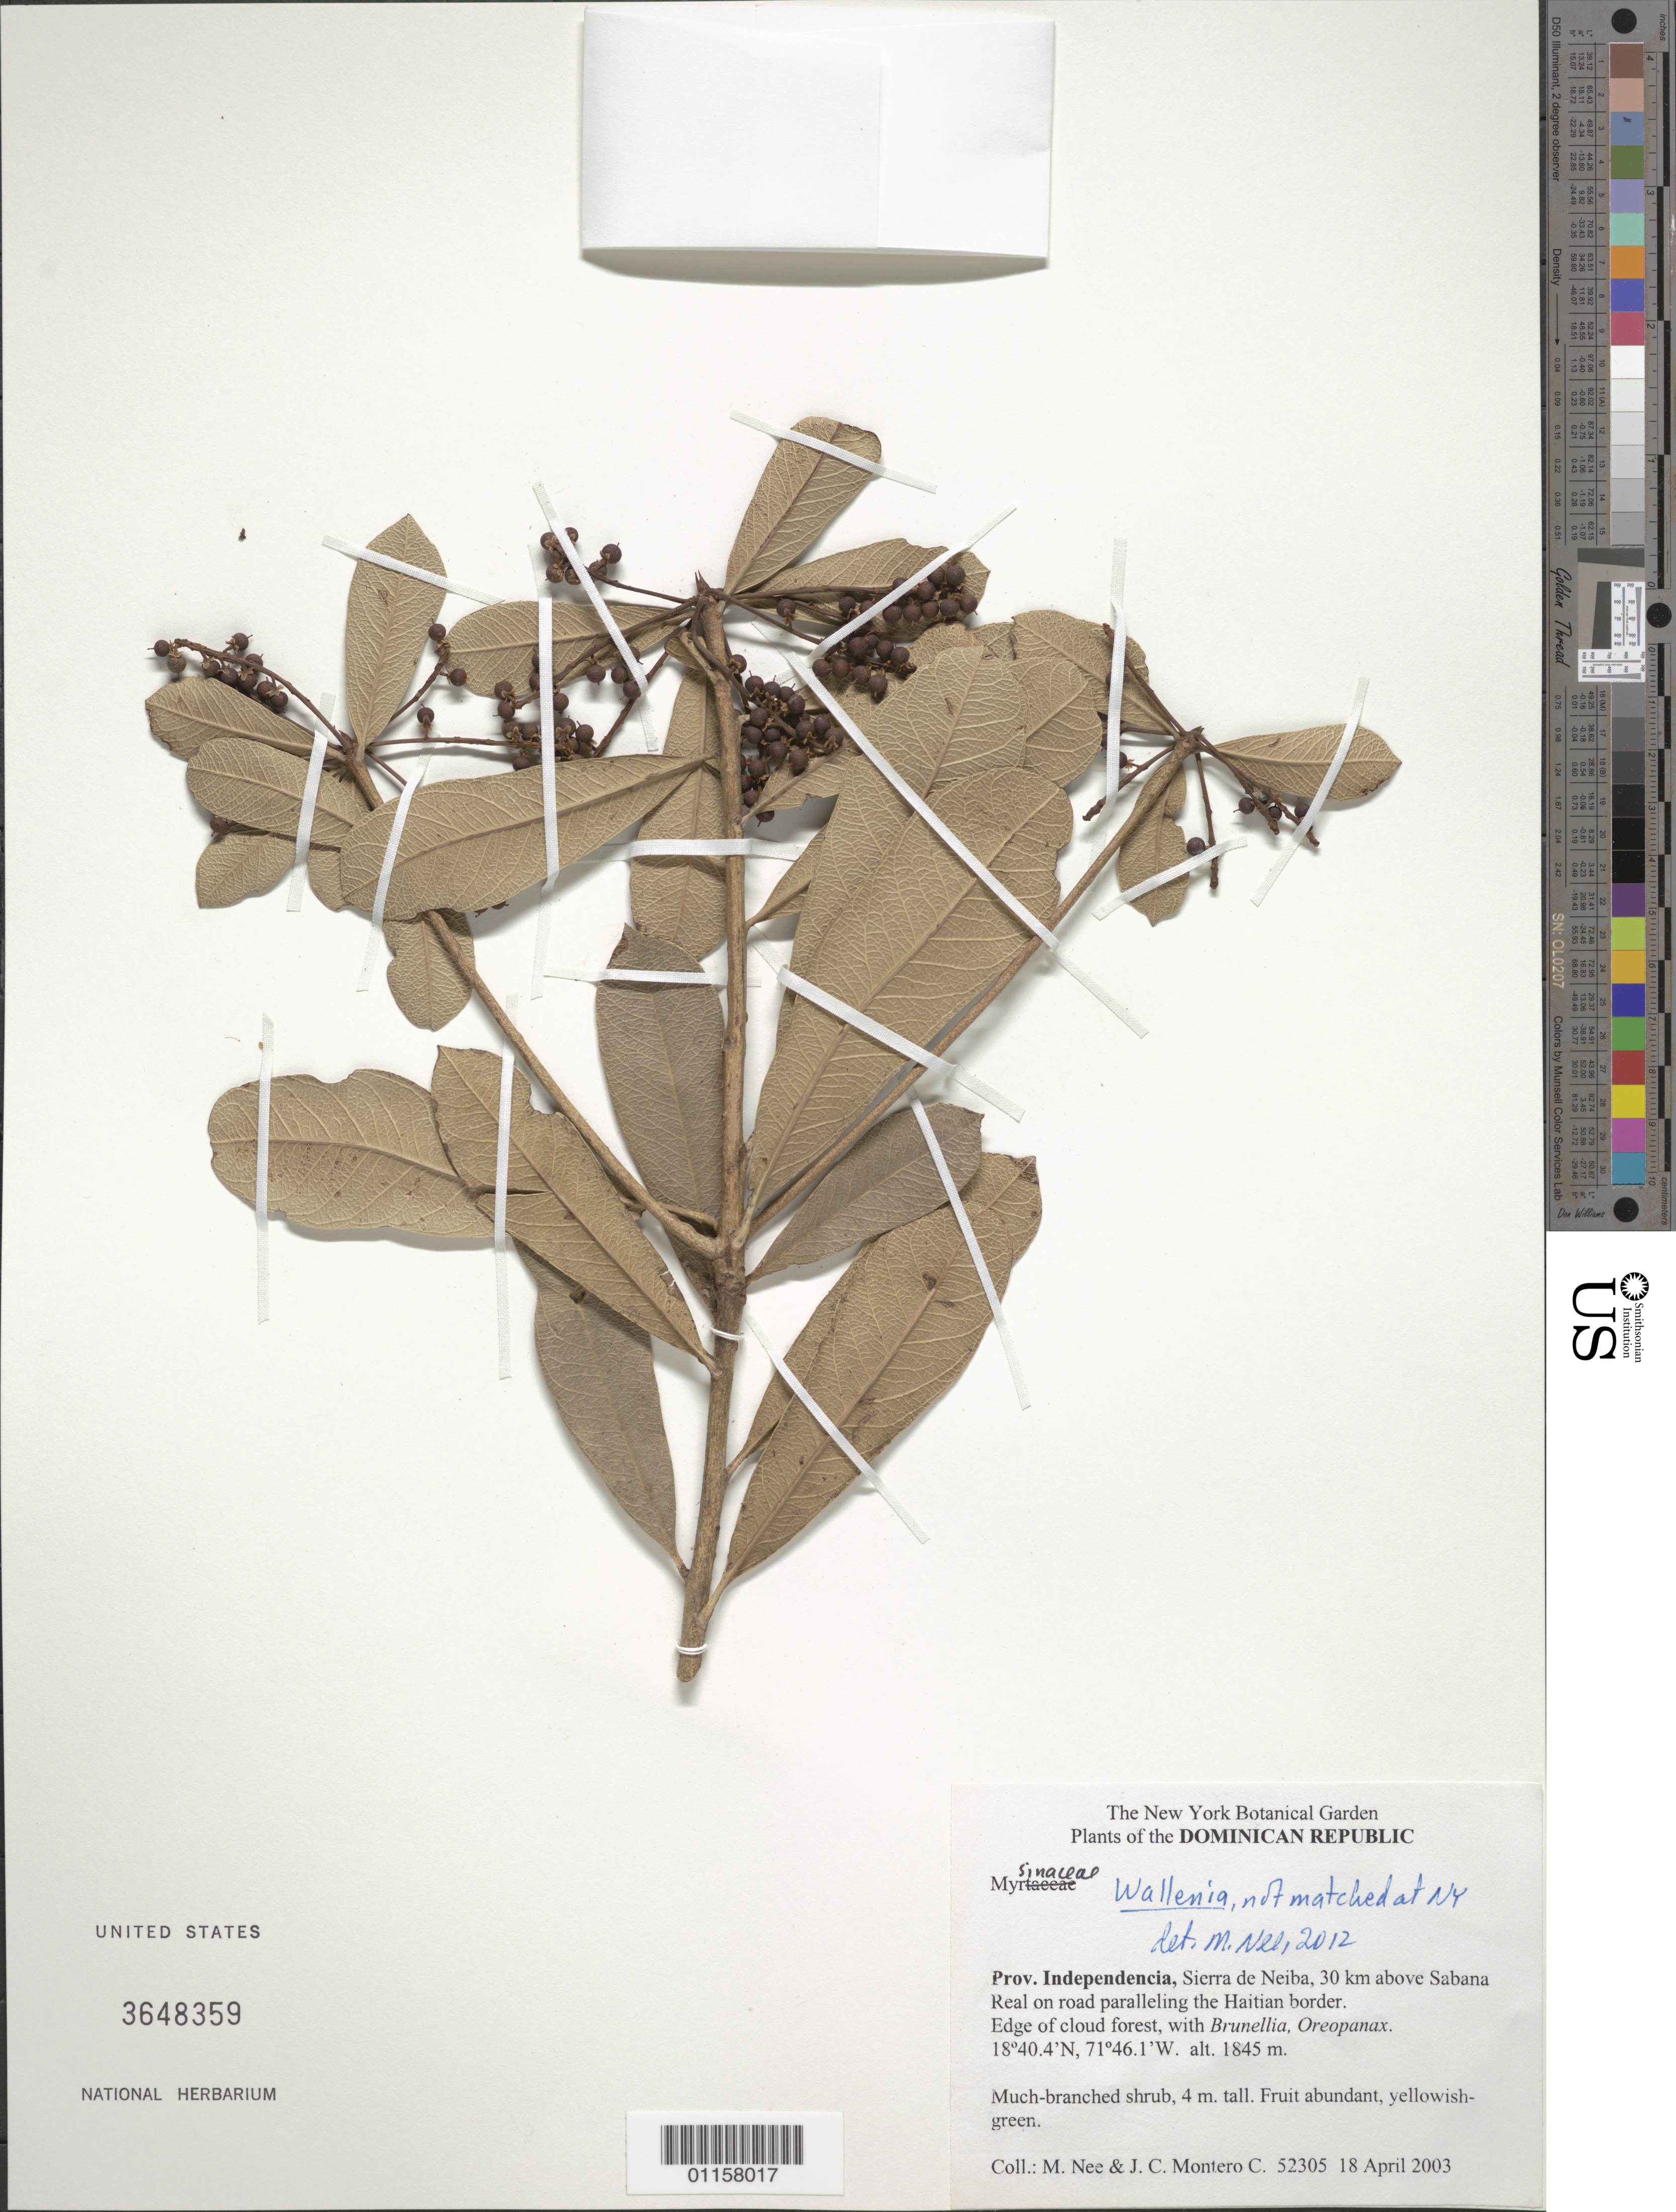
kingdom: Plantae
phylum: Tracheophyta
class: Magnoliopsida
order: Ericales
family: Primulaceae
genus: Wallenia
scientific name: Wallenia sp.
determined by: Nee, Michael H.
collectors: M. Nee & J. Montero-Castro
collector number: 52305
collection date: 2003-04-18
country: Dominican Republic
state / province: Independencia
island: Hispaniola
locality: Sierra Neiba, 30 km above Sabana Real, on road paralleling the Haitian border.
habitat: Edge of cloud forest, with Brunellia, Oreopanax.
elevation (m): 1845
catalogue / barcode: US 3648359